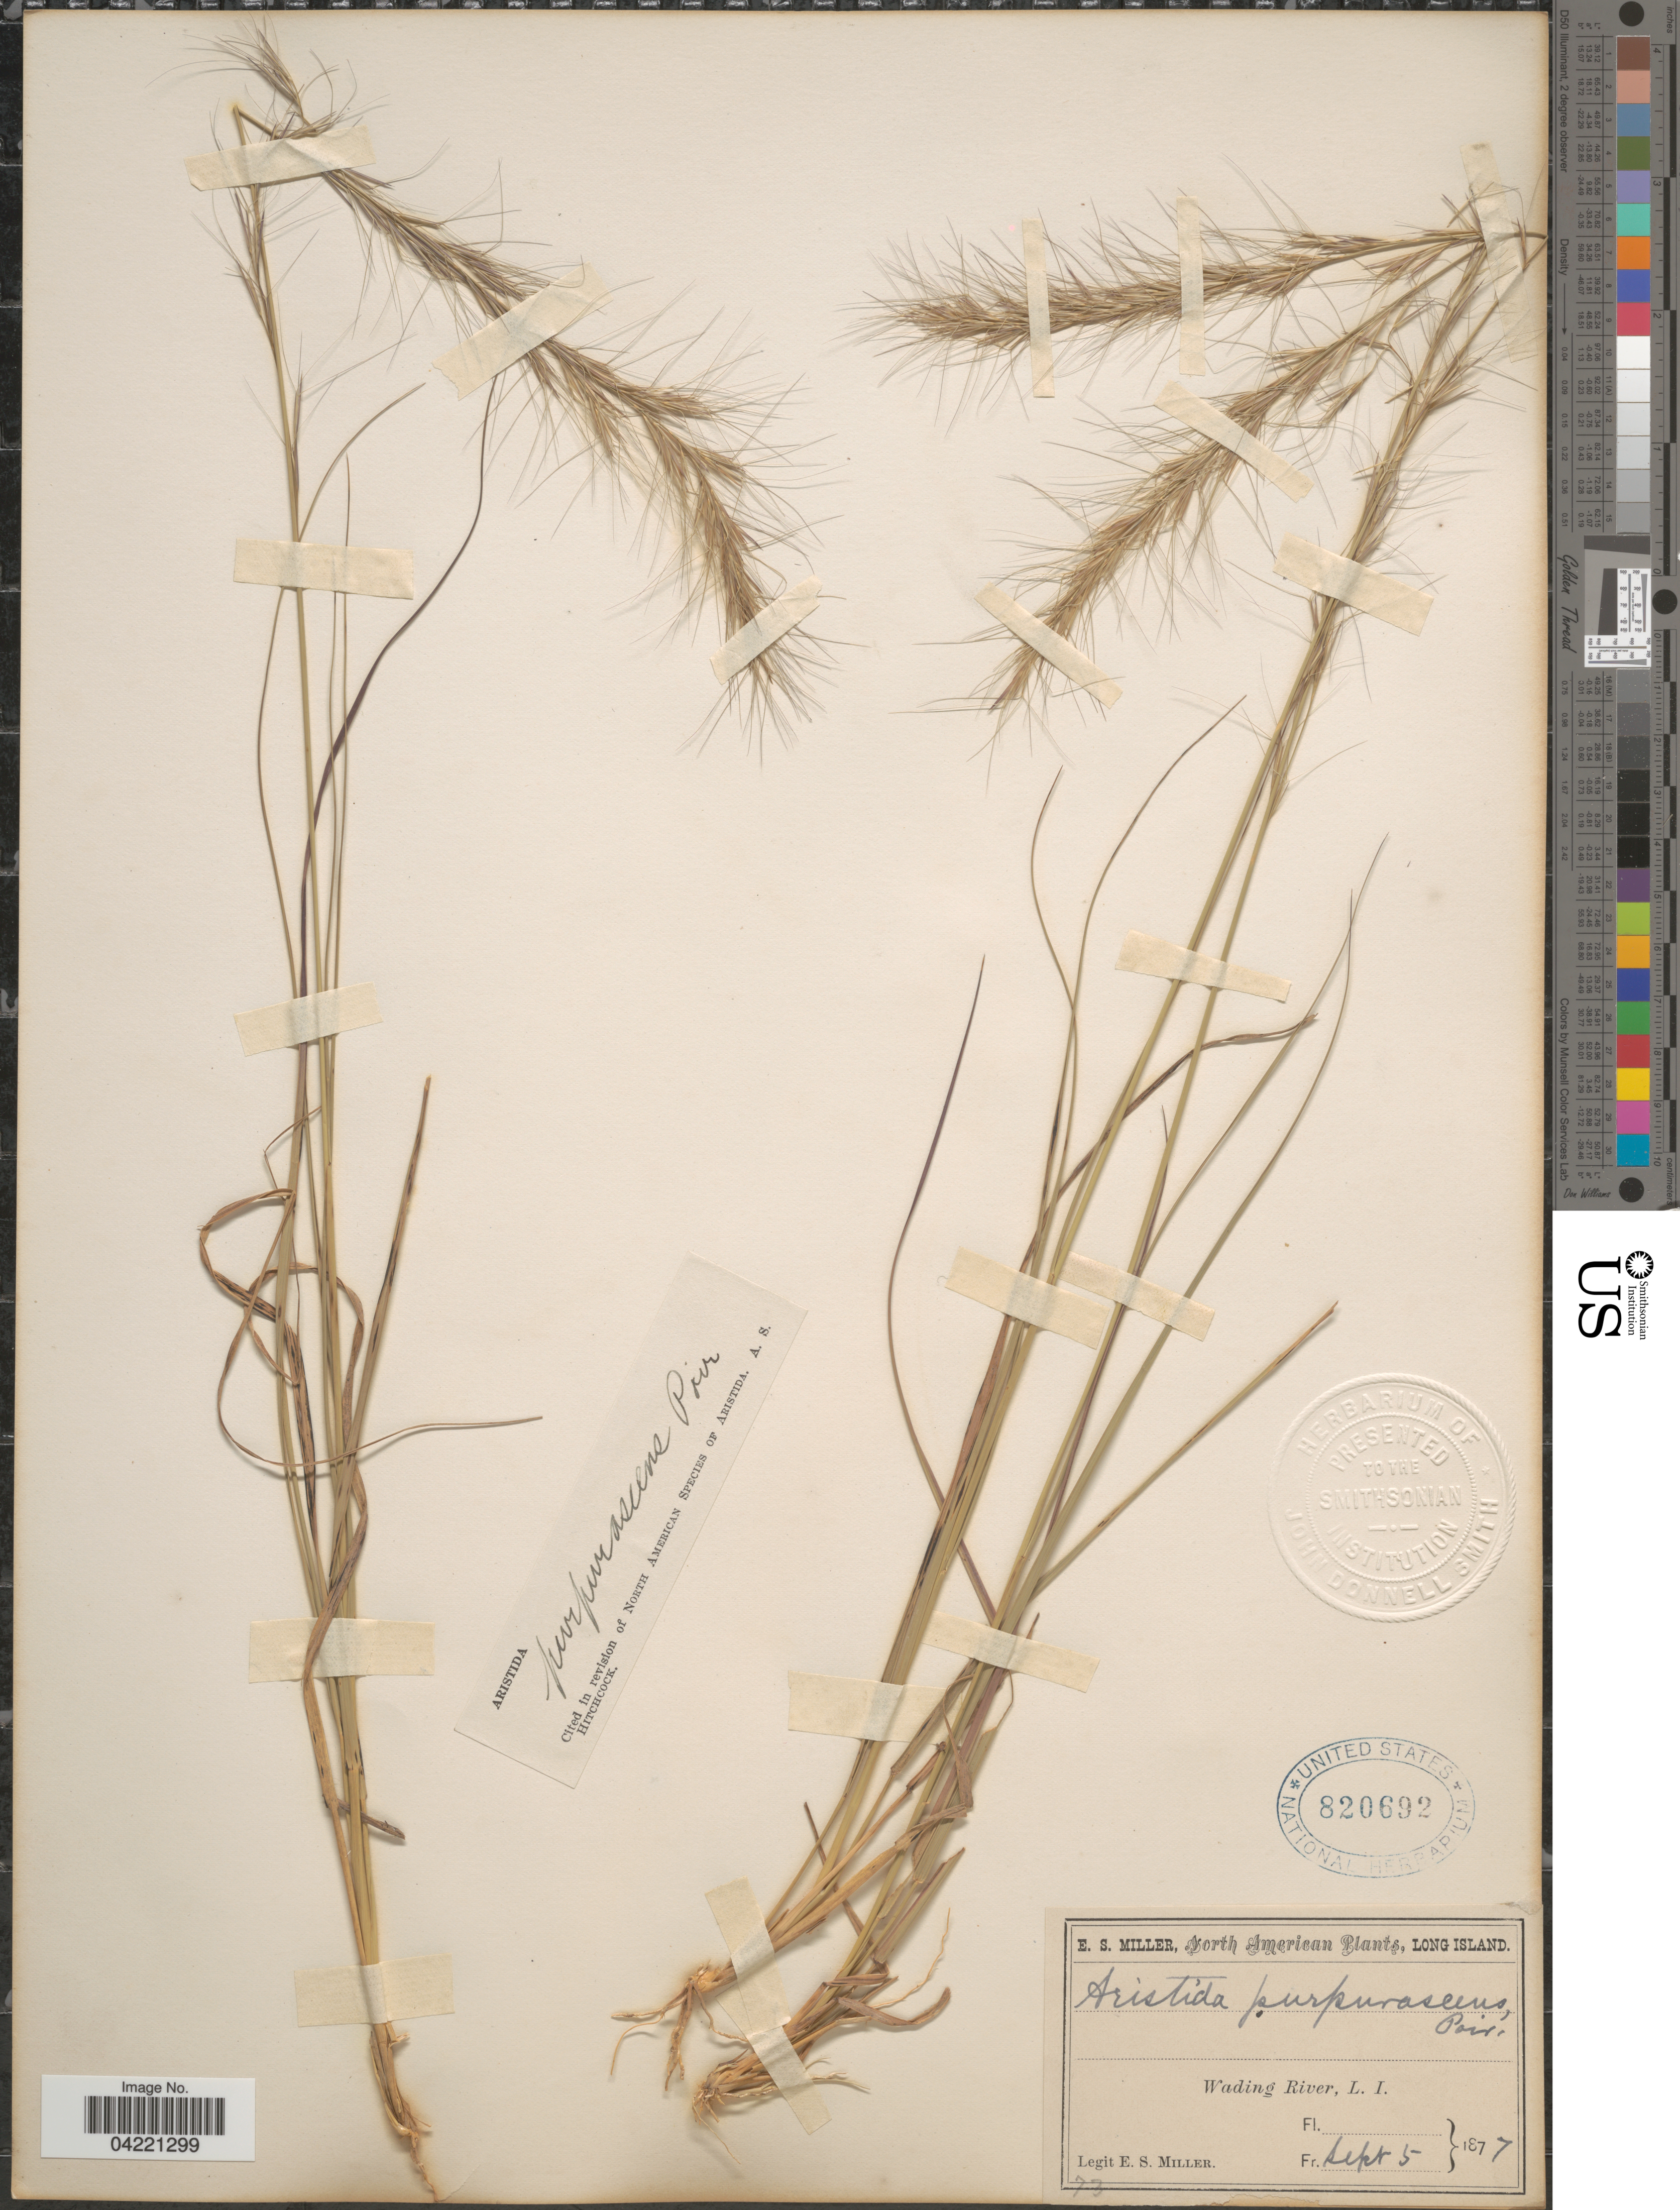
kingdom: Plantae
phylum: Tracheophyta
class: Liliopsida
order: Poales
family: Poaceae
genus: Aristida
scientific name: Aristida purpurascens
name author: Poir.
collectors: E. S. Miller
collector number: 73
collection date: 1877-09-05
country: United States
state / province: New York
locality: Long Island. Wading River, L.I.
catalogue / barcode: US 820692